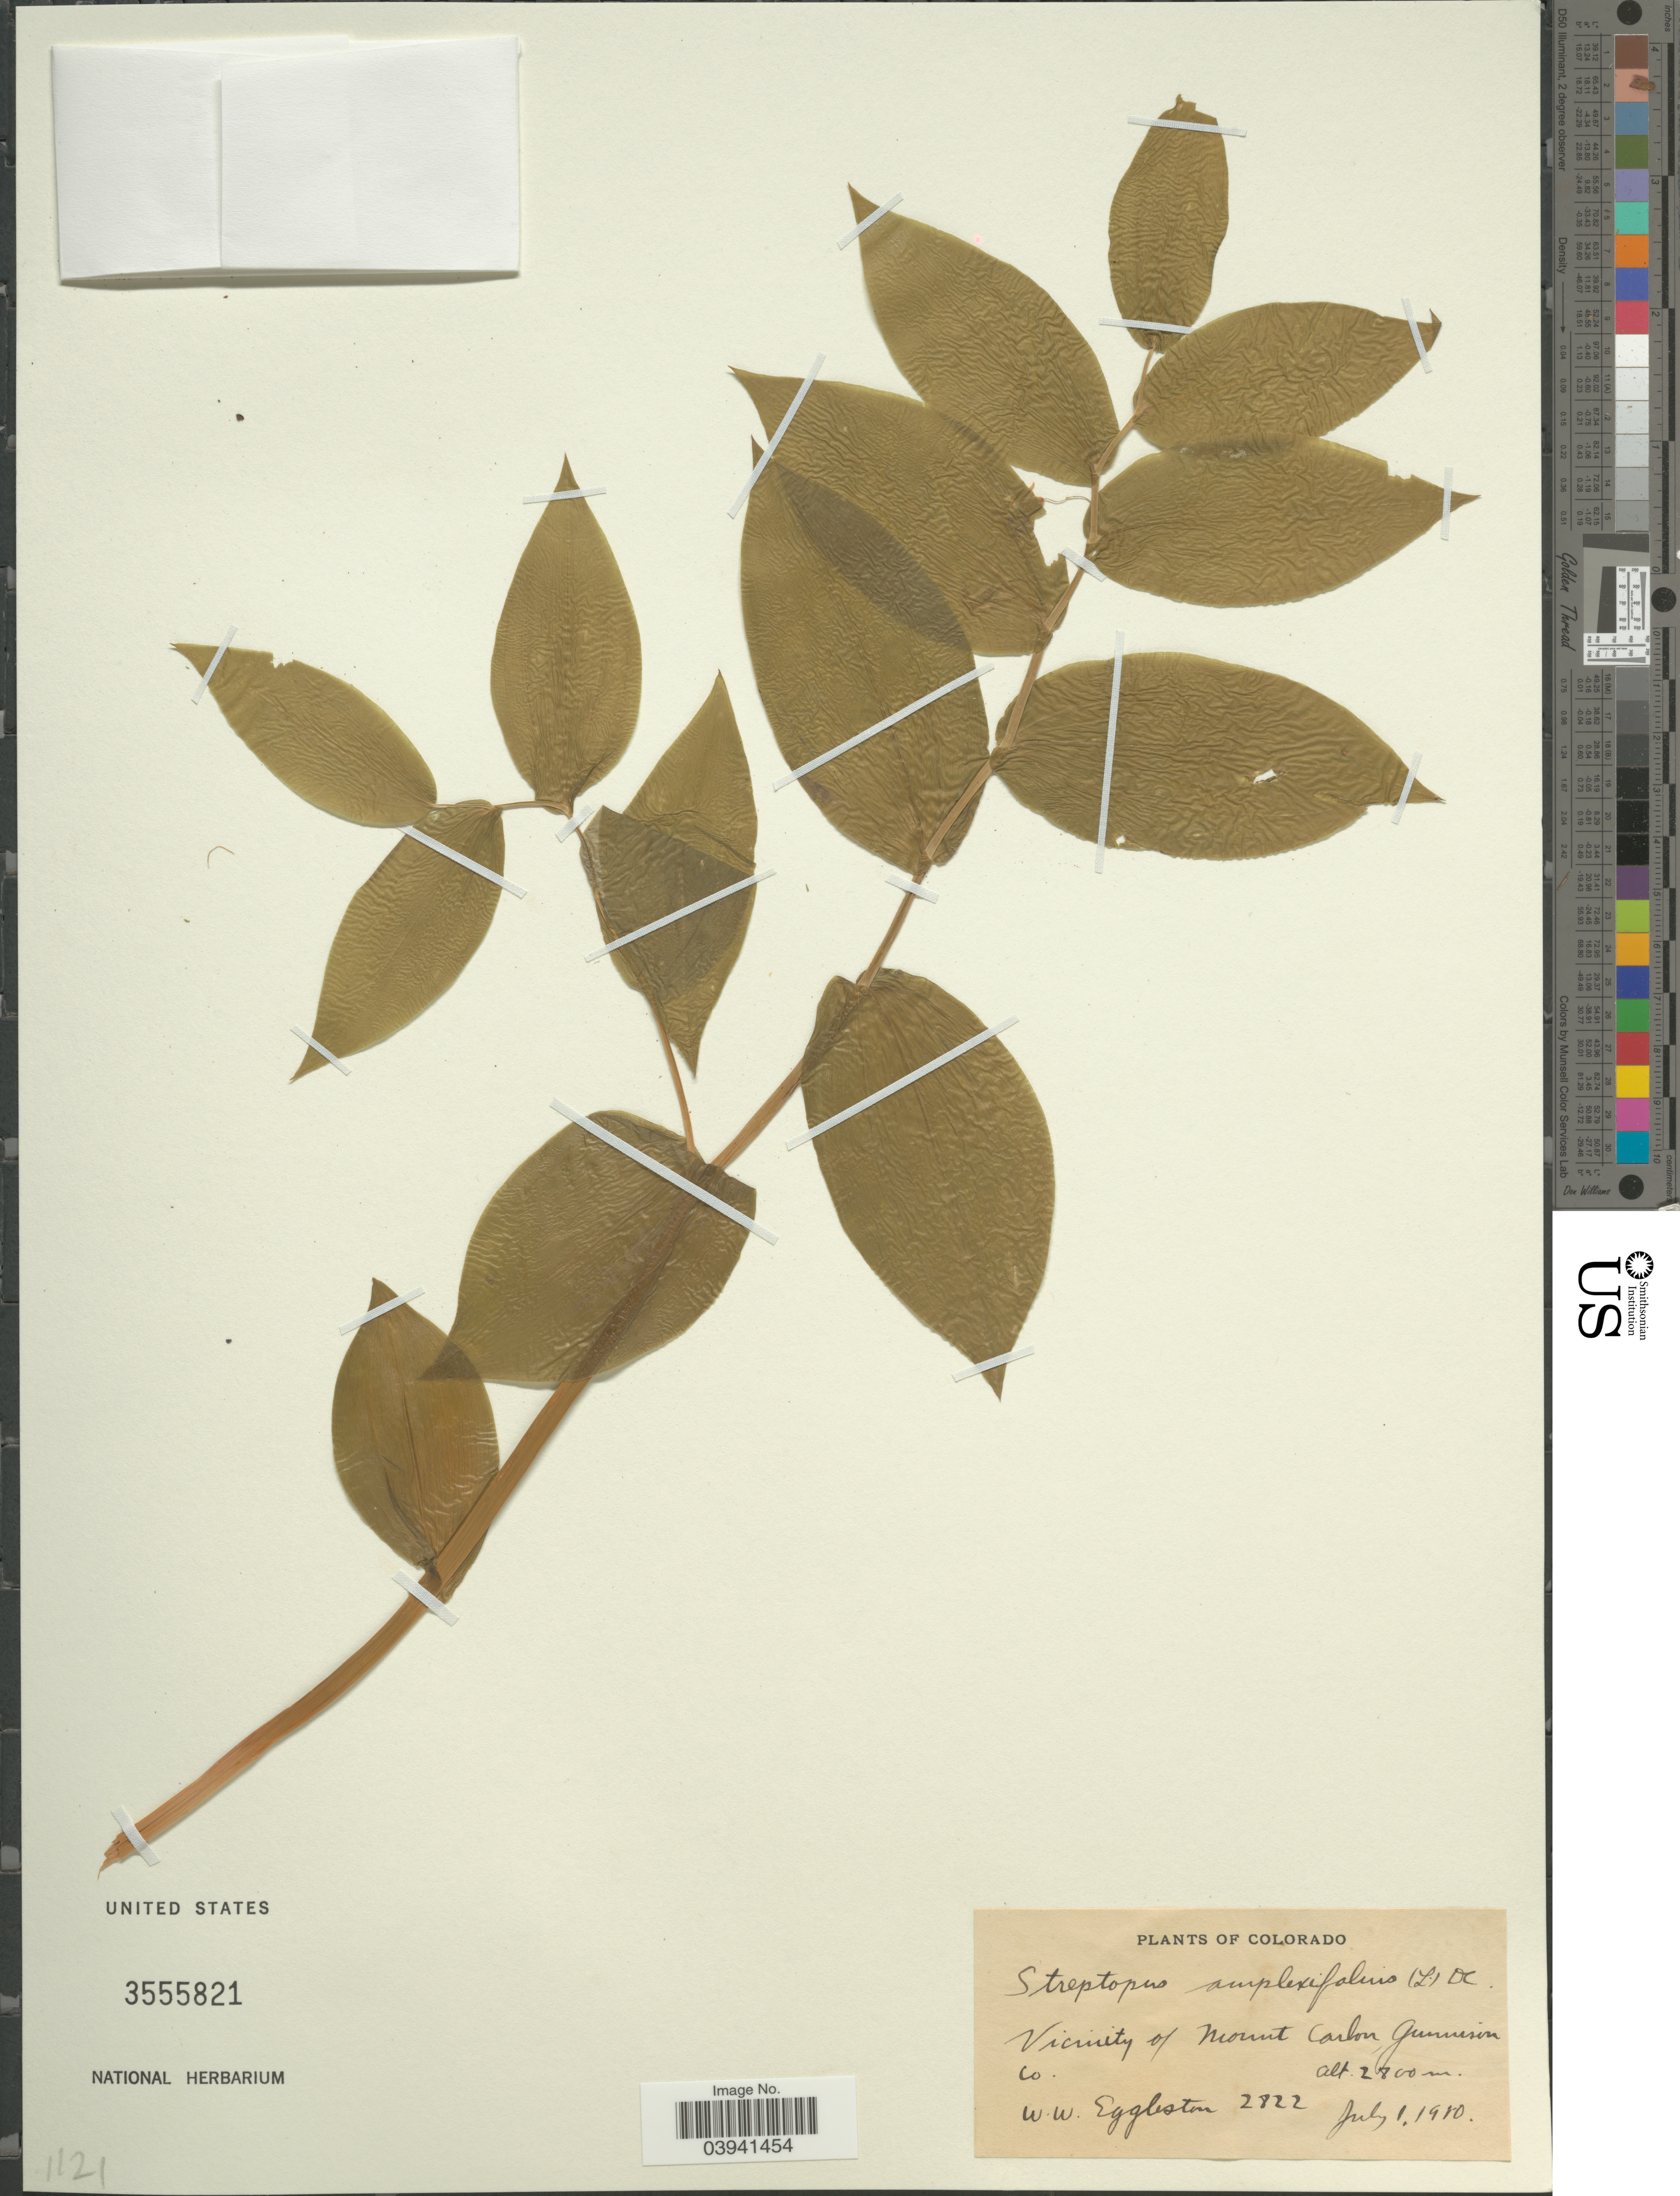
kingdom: Plantae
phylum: Tracheophyta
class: Liliopsida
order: Liliales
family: Liliaceae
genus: Streptopus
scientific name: Streptopus amplexifolius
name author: (L.) DC.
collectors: W. W. Eggleston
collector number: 2822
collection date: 1910-07-01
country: United States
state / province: Colorado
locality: Vicinity of Mount Carbon, Gunnison Co.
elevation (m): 2800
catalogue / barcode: US 3555821